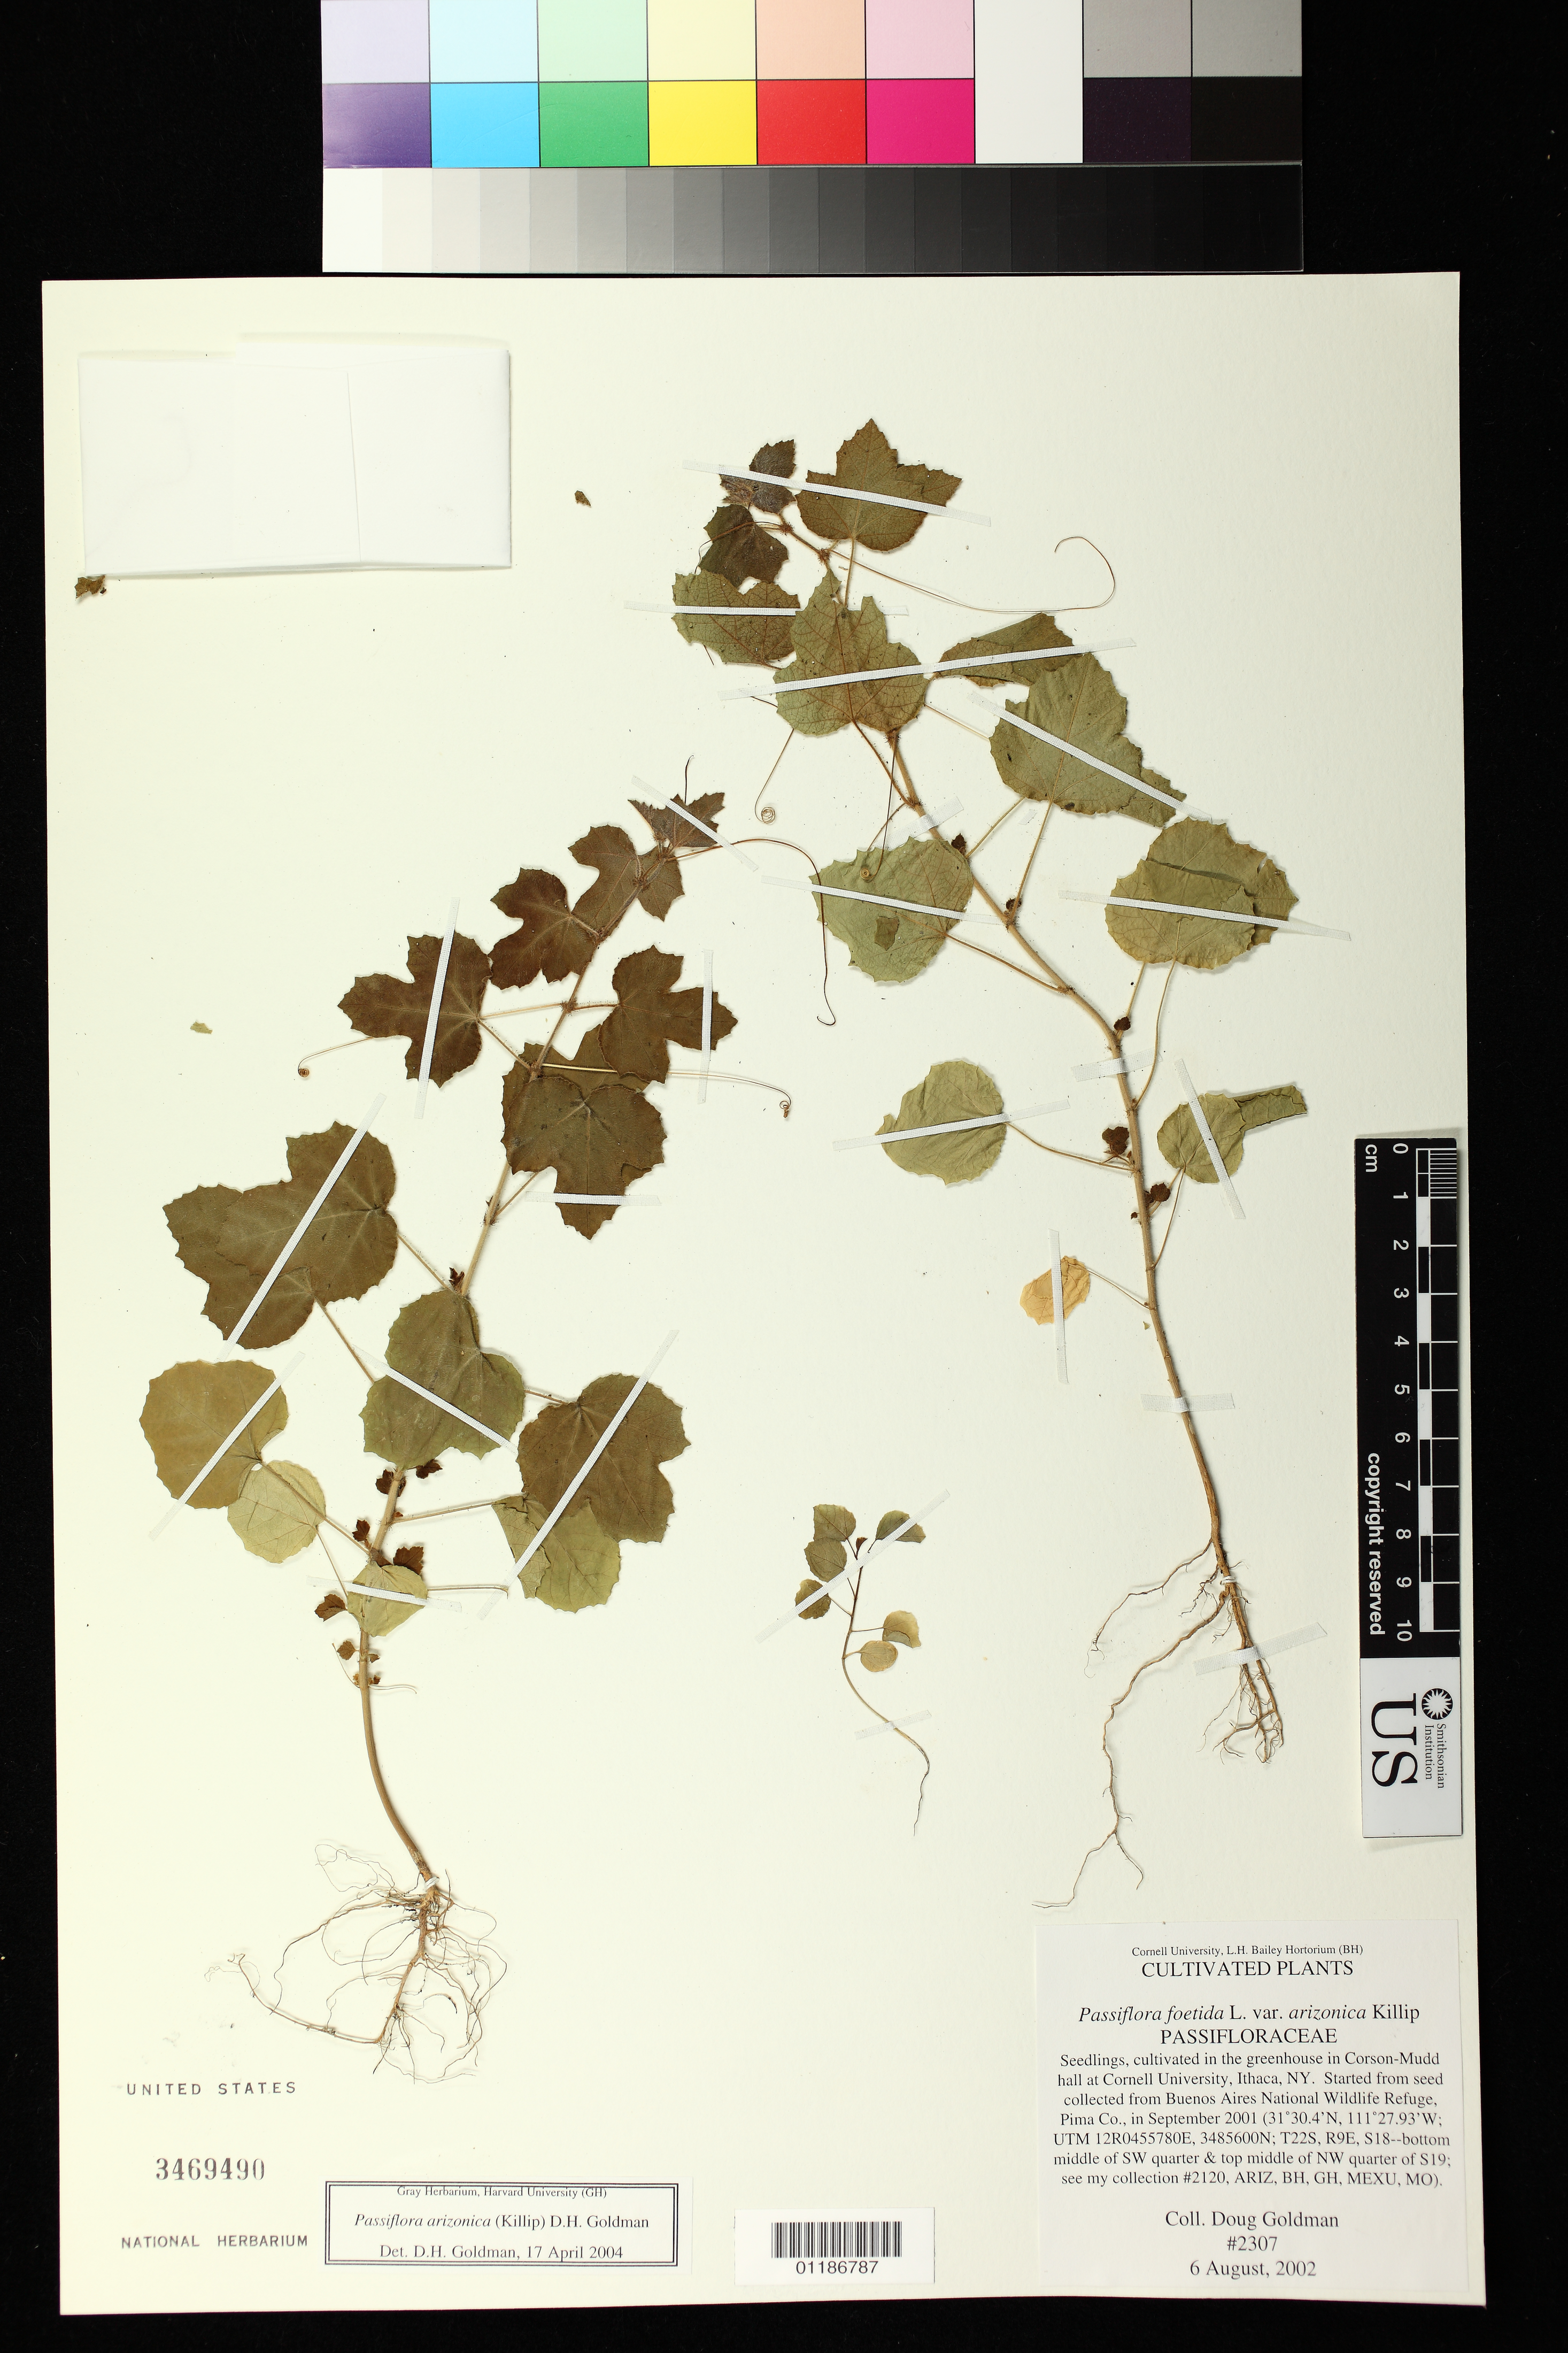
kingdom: Plantae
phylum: Tracheophyta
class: Magnoliopsida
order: Malpighiales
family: Passifloraceae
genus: Passiflora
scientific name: Passiflora arizonica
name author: (Killip) D.H. Goldman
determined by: Svoboda, Harlan T., (NA), US Department of Agriculture (UNITED STATES)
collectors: D. H. Goldman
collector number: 2307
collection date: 2002-08-06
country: United States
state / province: New York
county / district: Tompkins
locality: Greenhouse in Corson-Mudd hall at Cornell University, Ithaca. Started from seed collected in from Buenos Aires National Wildlife Refuge, Pima Co., in September 2001 (31°30.4'N, 111°27.93'W; UTM 12R0455780E, 3485600N; T22S, R9E, S18--bottom middle of SW qu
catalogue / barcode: US 3469490